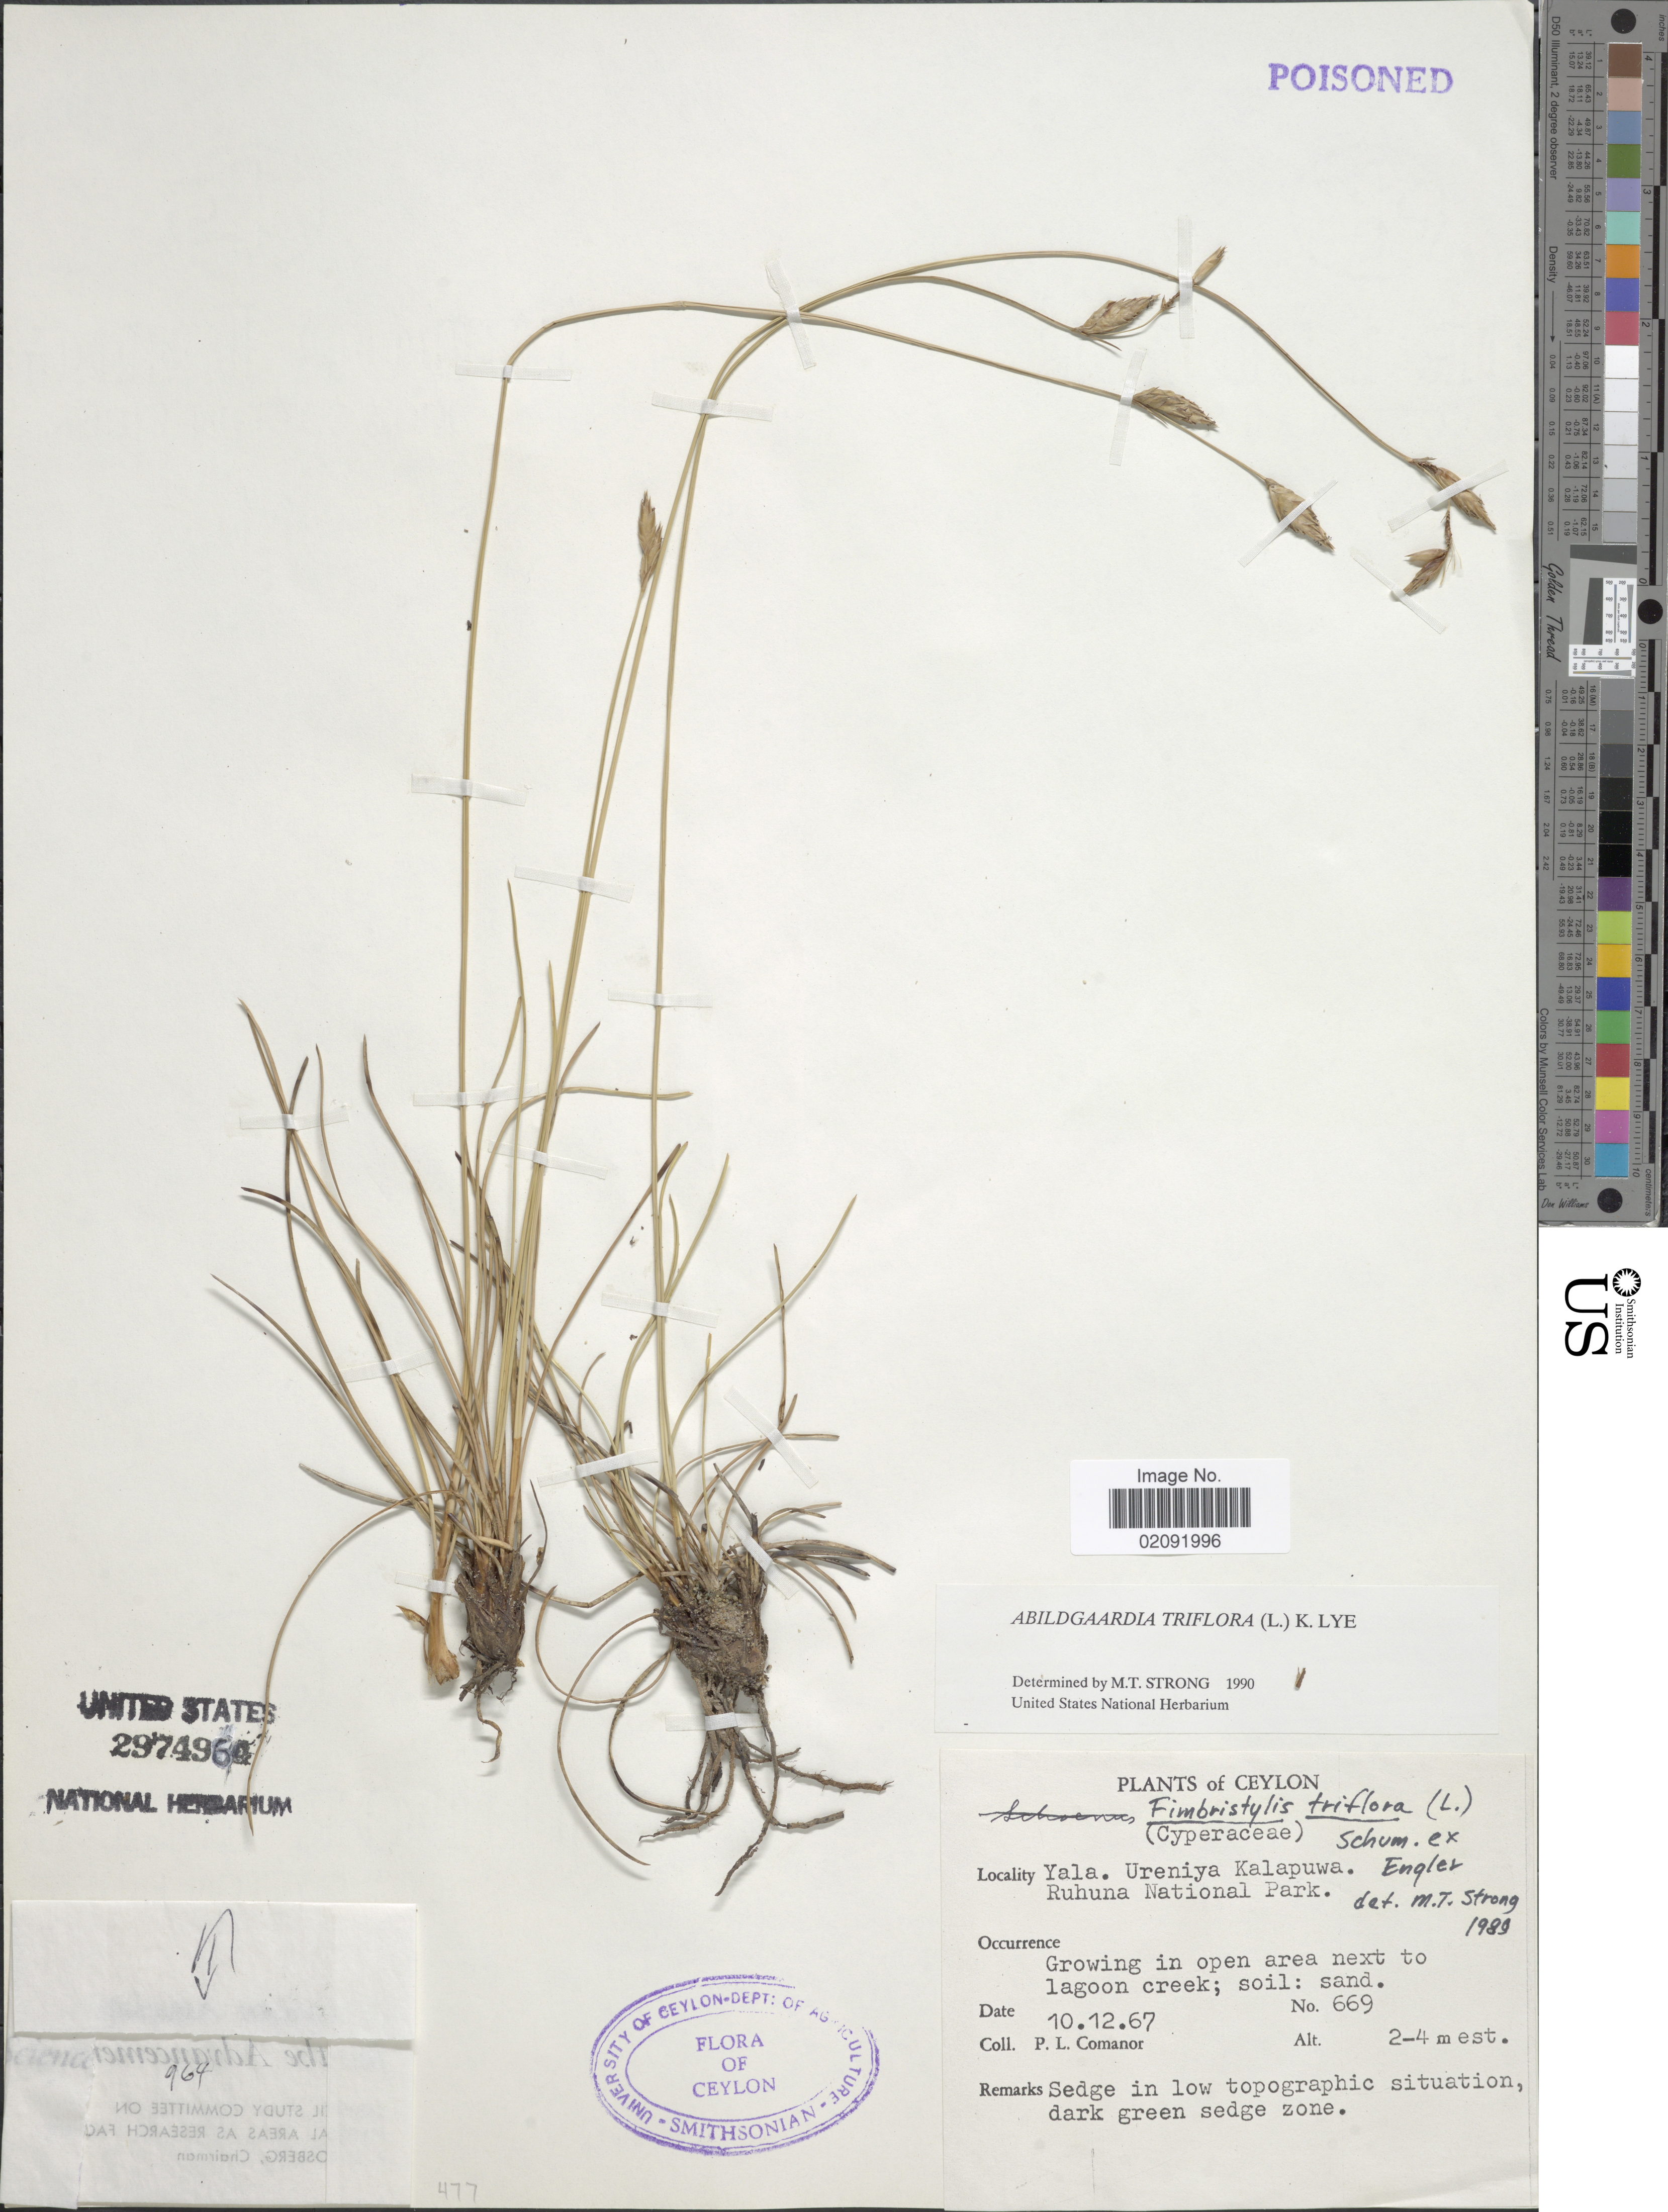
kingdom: Plantae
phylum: Tracheophyta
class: Liliopsida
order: Poales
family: Cyperaceae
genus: Abildgaardia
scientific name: Abildgaardia triflora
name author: (L.) Abeyw.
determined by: Strong, Mark T., (BOT), Smithsonian Institution - National Museum of Natural History (UNITED STATES)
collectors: P. Comanor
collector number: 669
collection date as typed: Transcribed d/m/y: 10/12/67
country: Sri Lanka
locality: Ceylon, Yala, Ureniya Kalapuwa, Ruhuna National Park, in open area next to lagoon creek.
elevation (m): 2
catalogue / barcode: US 2974964